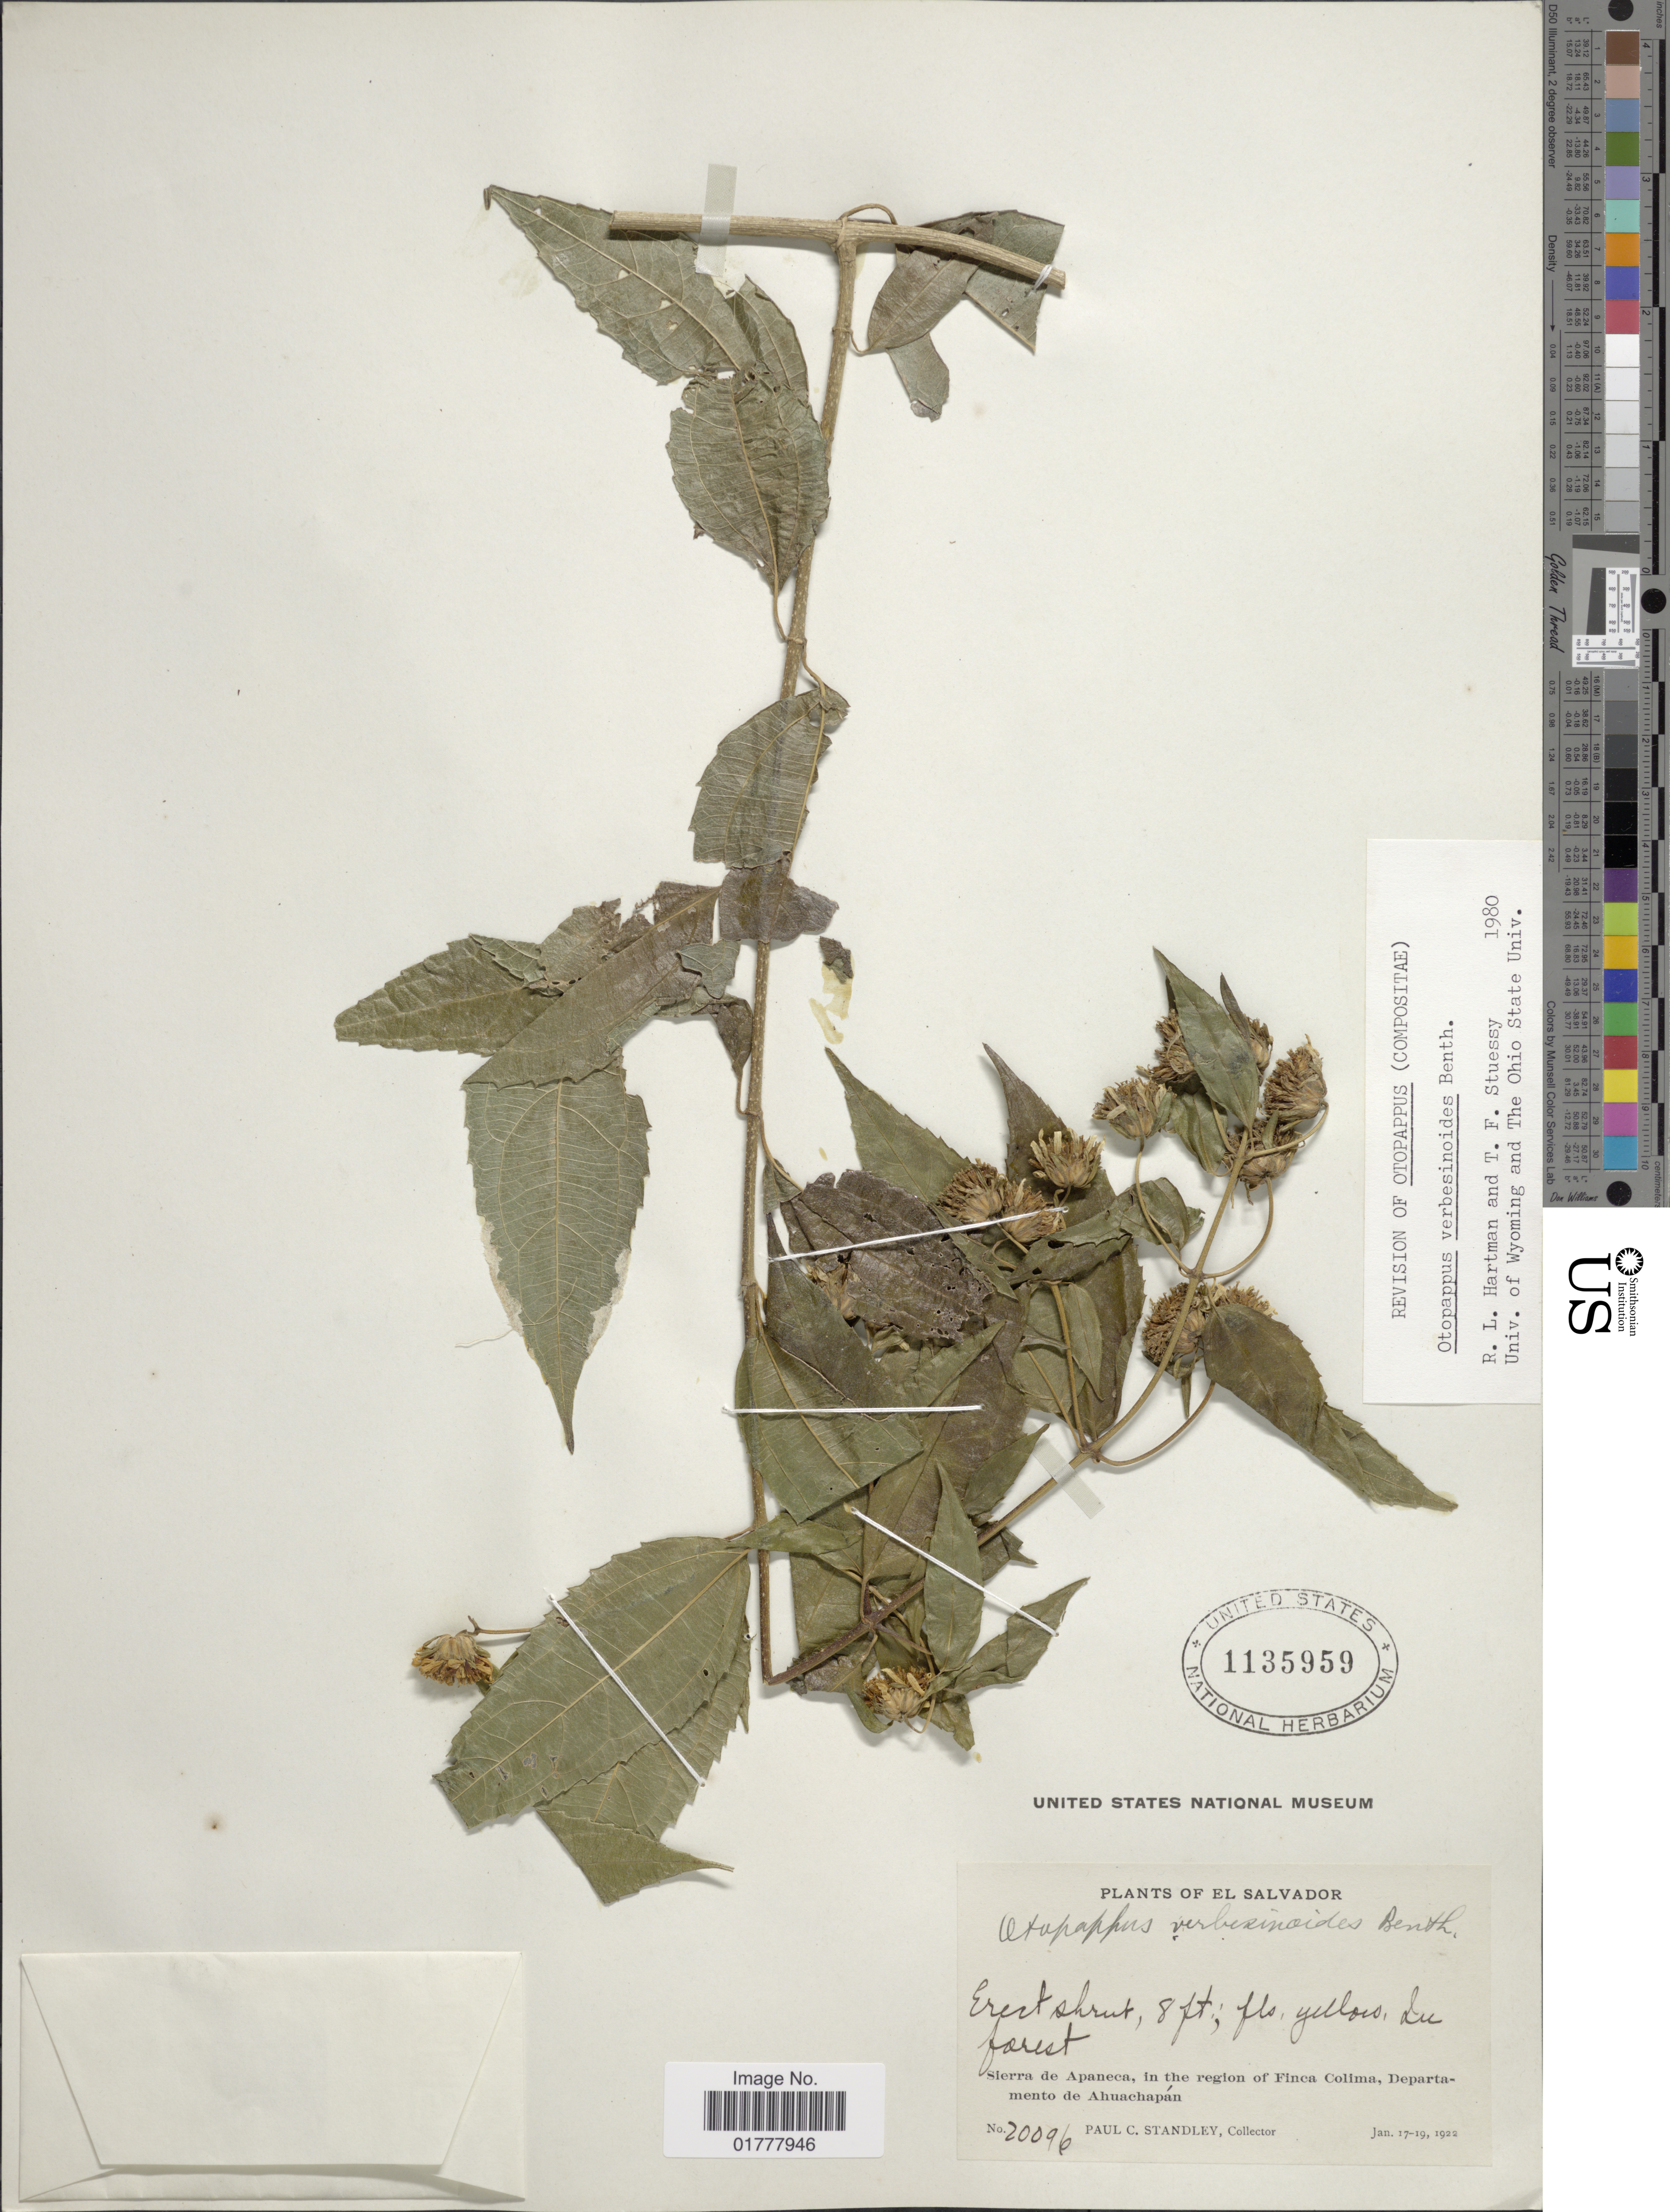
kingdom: Plantae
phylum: Tracheophyta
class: Magnoliopsida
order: Asterales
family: Asteraceae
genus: Otopappus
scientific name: Otopappus verbesinoides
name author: Benth.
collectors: P. C. Standley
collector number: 20096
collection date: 1922-01-17/1922-01-19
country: El Salvador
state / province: Ahuachapan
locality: Sierra de Apaneca, in the region of Finca Colima, Departamento de Ahuachapan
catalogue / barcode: US 1135959